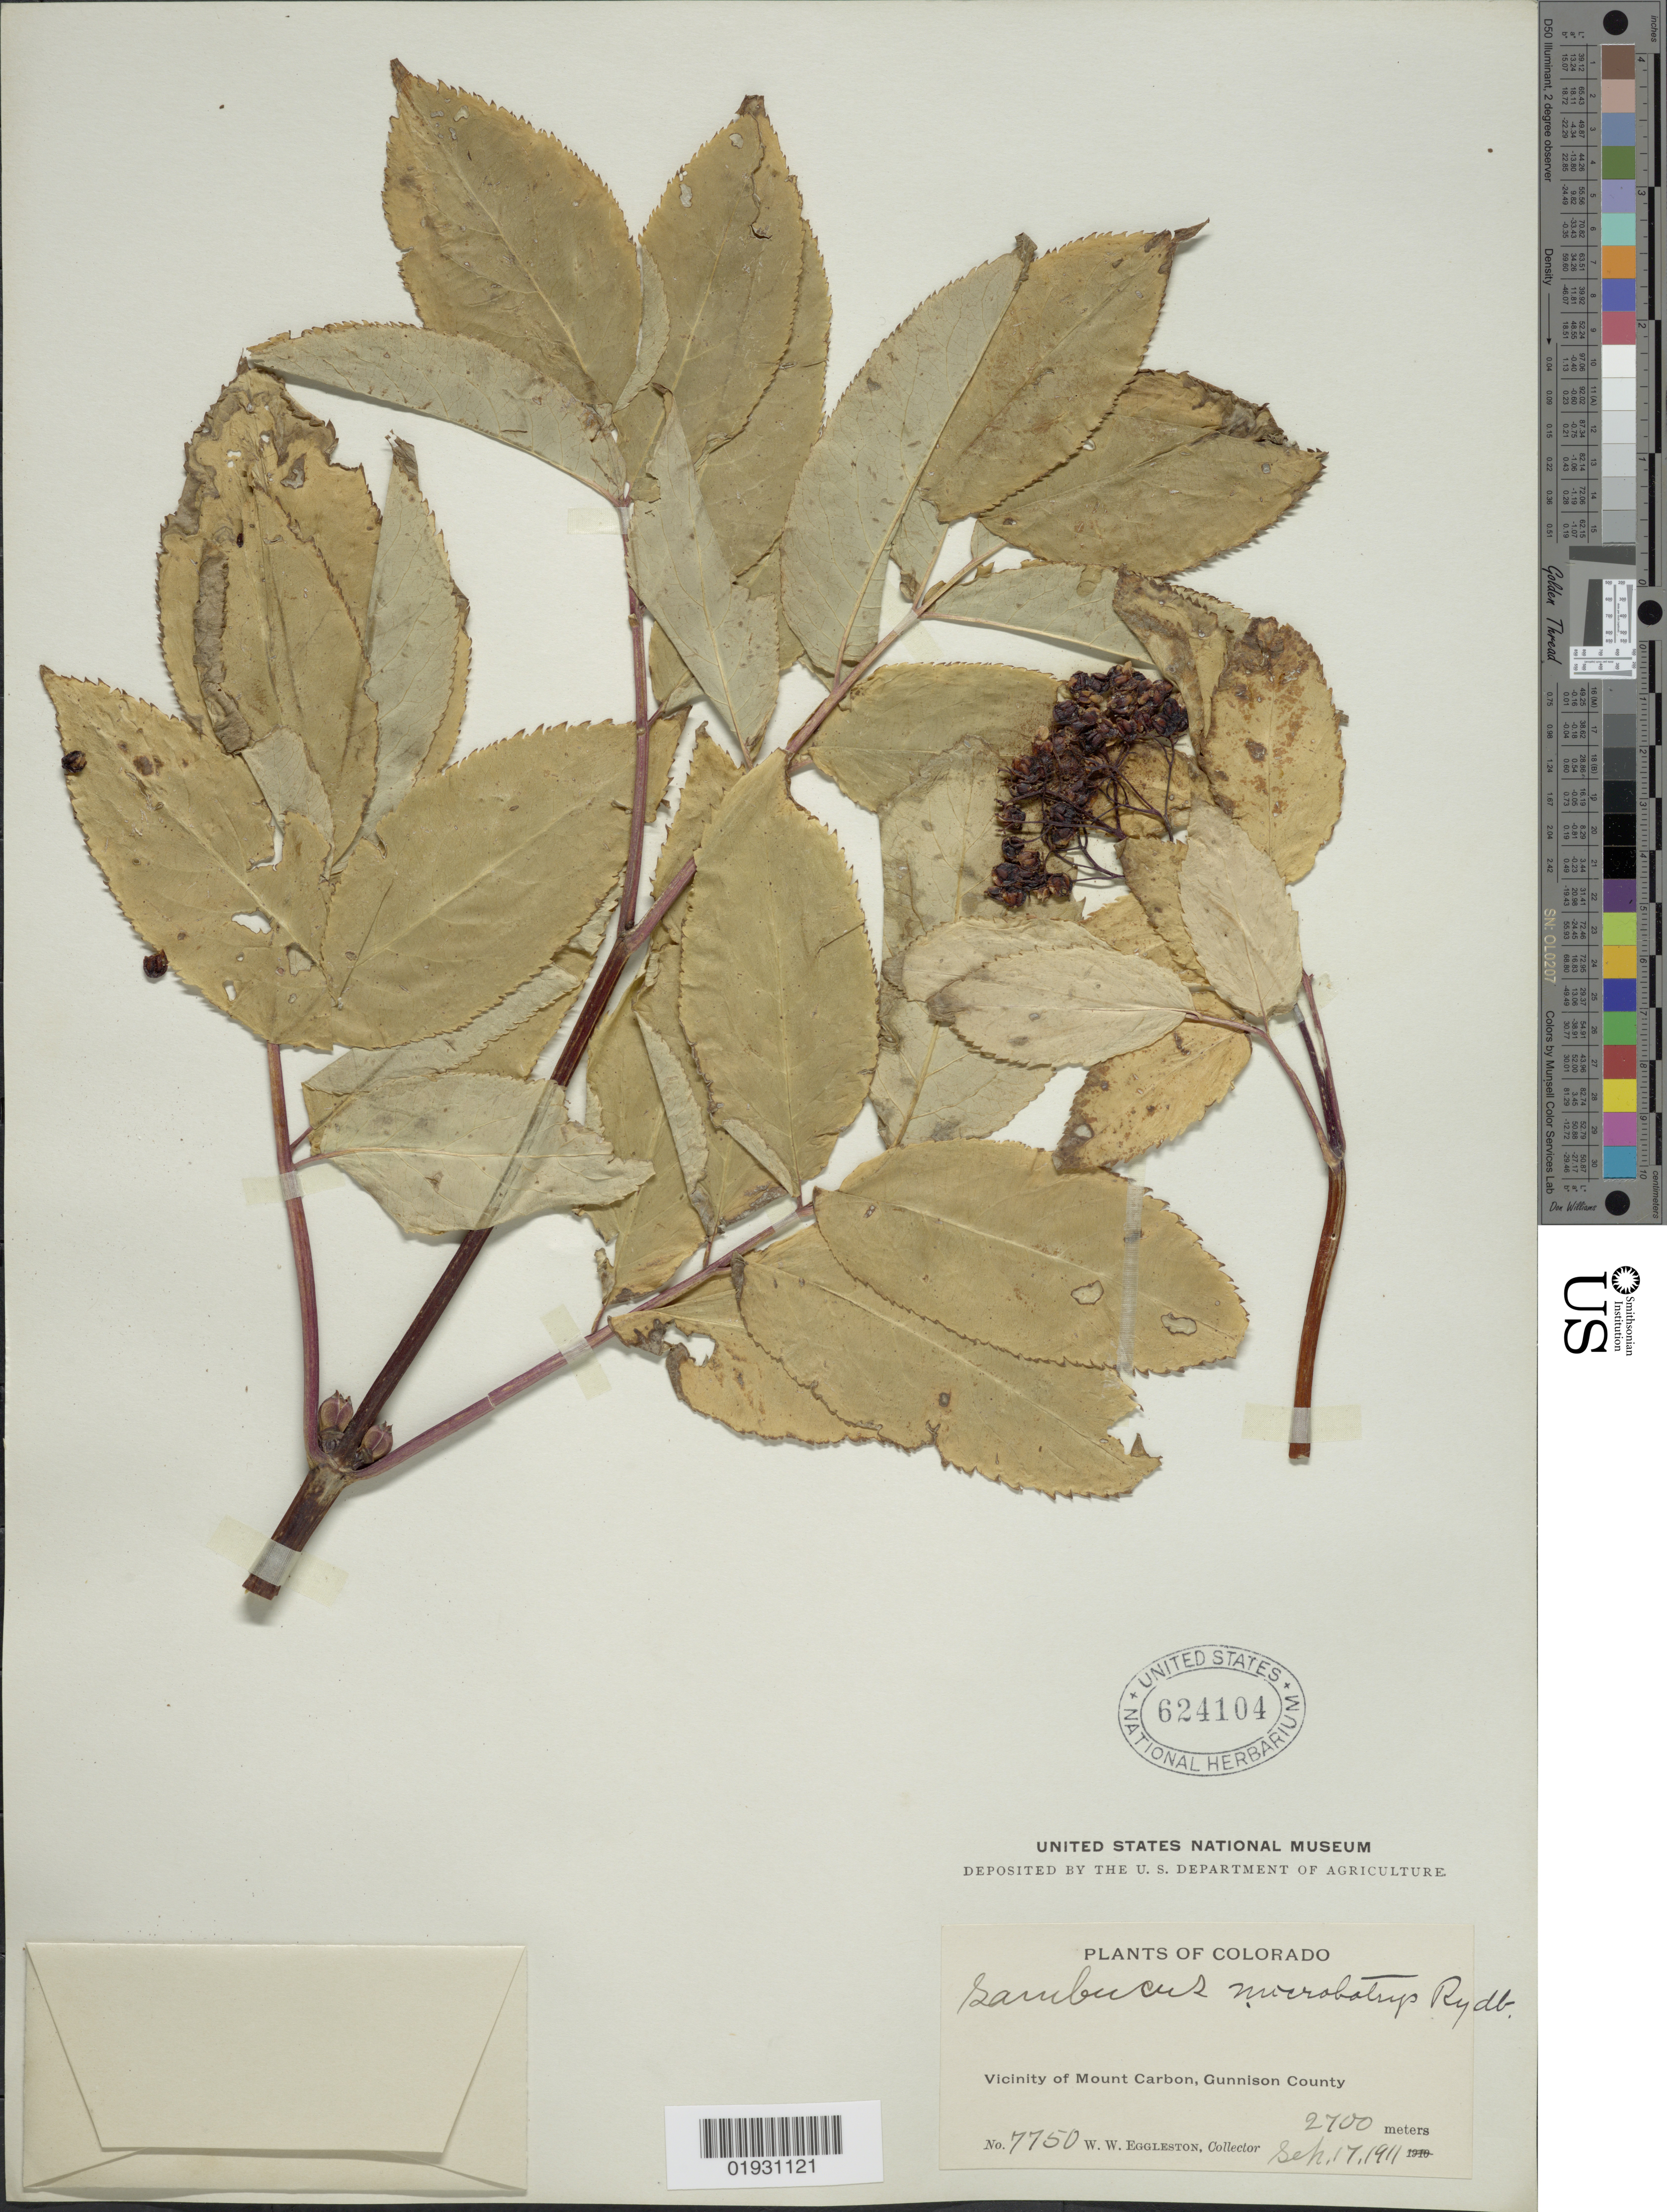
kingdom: Plantae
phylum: Tracheophyta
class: Magnoliopsida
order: Dipsacales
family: Viburnaceae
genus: Sambucus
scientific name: Sambucus microbotrys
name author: Rydb.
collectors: W. W. Eggleston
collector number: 7750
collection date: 1911-09-17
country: United States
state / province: Colorado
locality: Vicinity of Mount Carbon, Gunnison County.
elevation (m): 2700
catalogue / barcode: US 624104